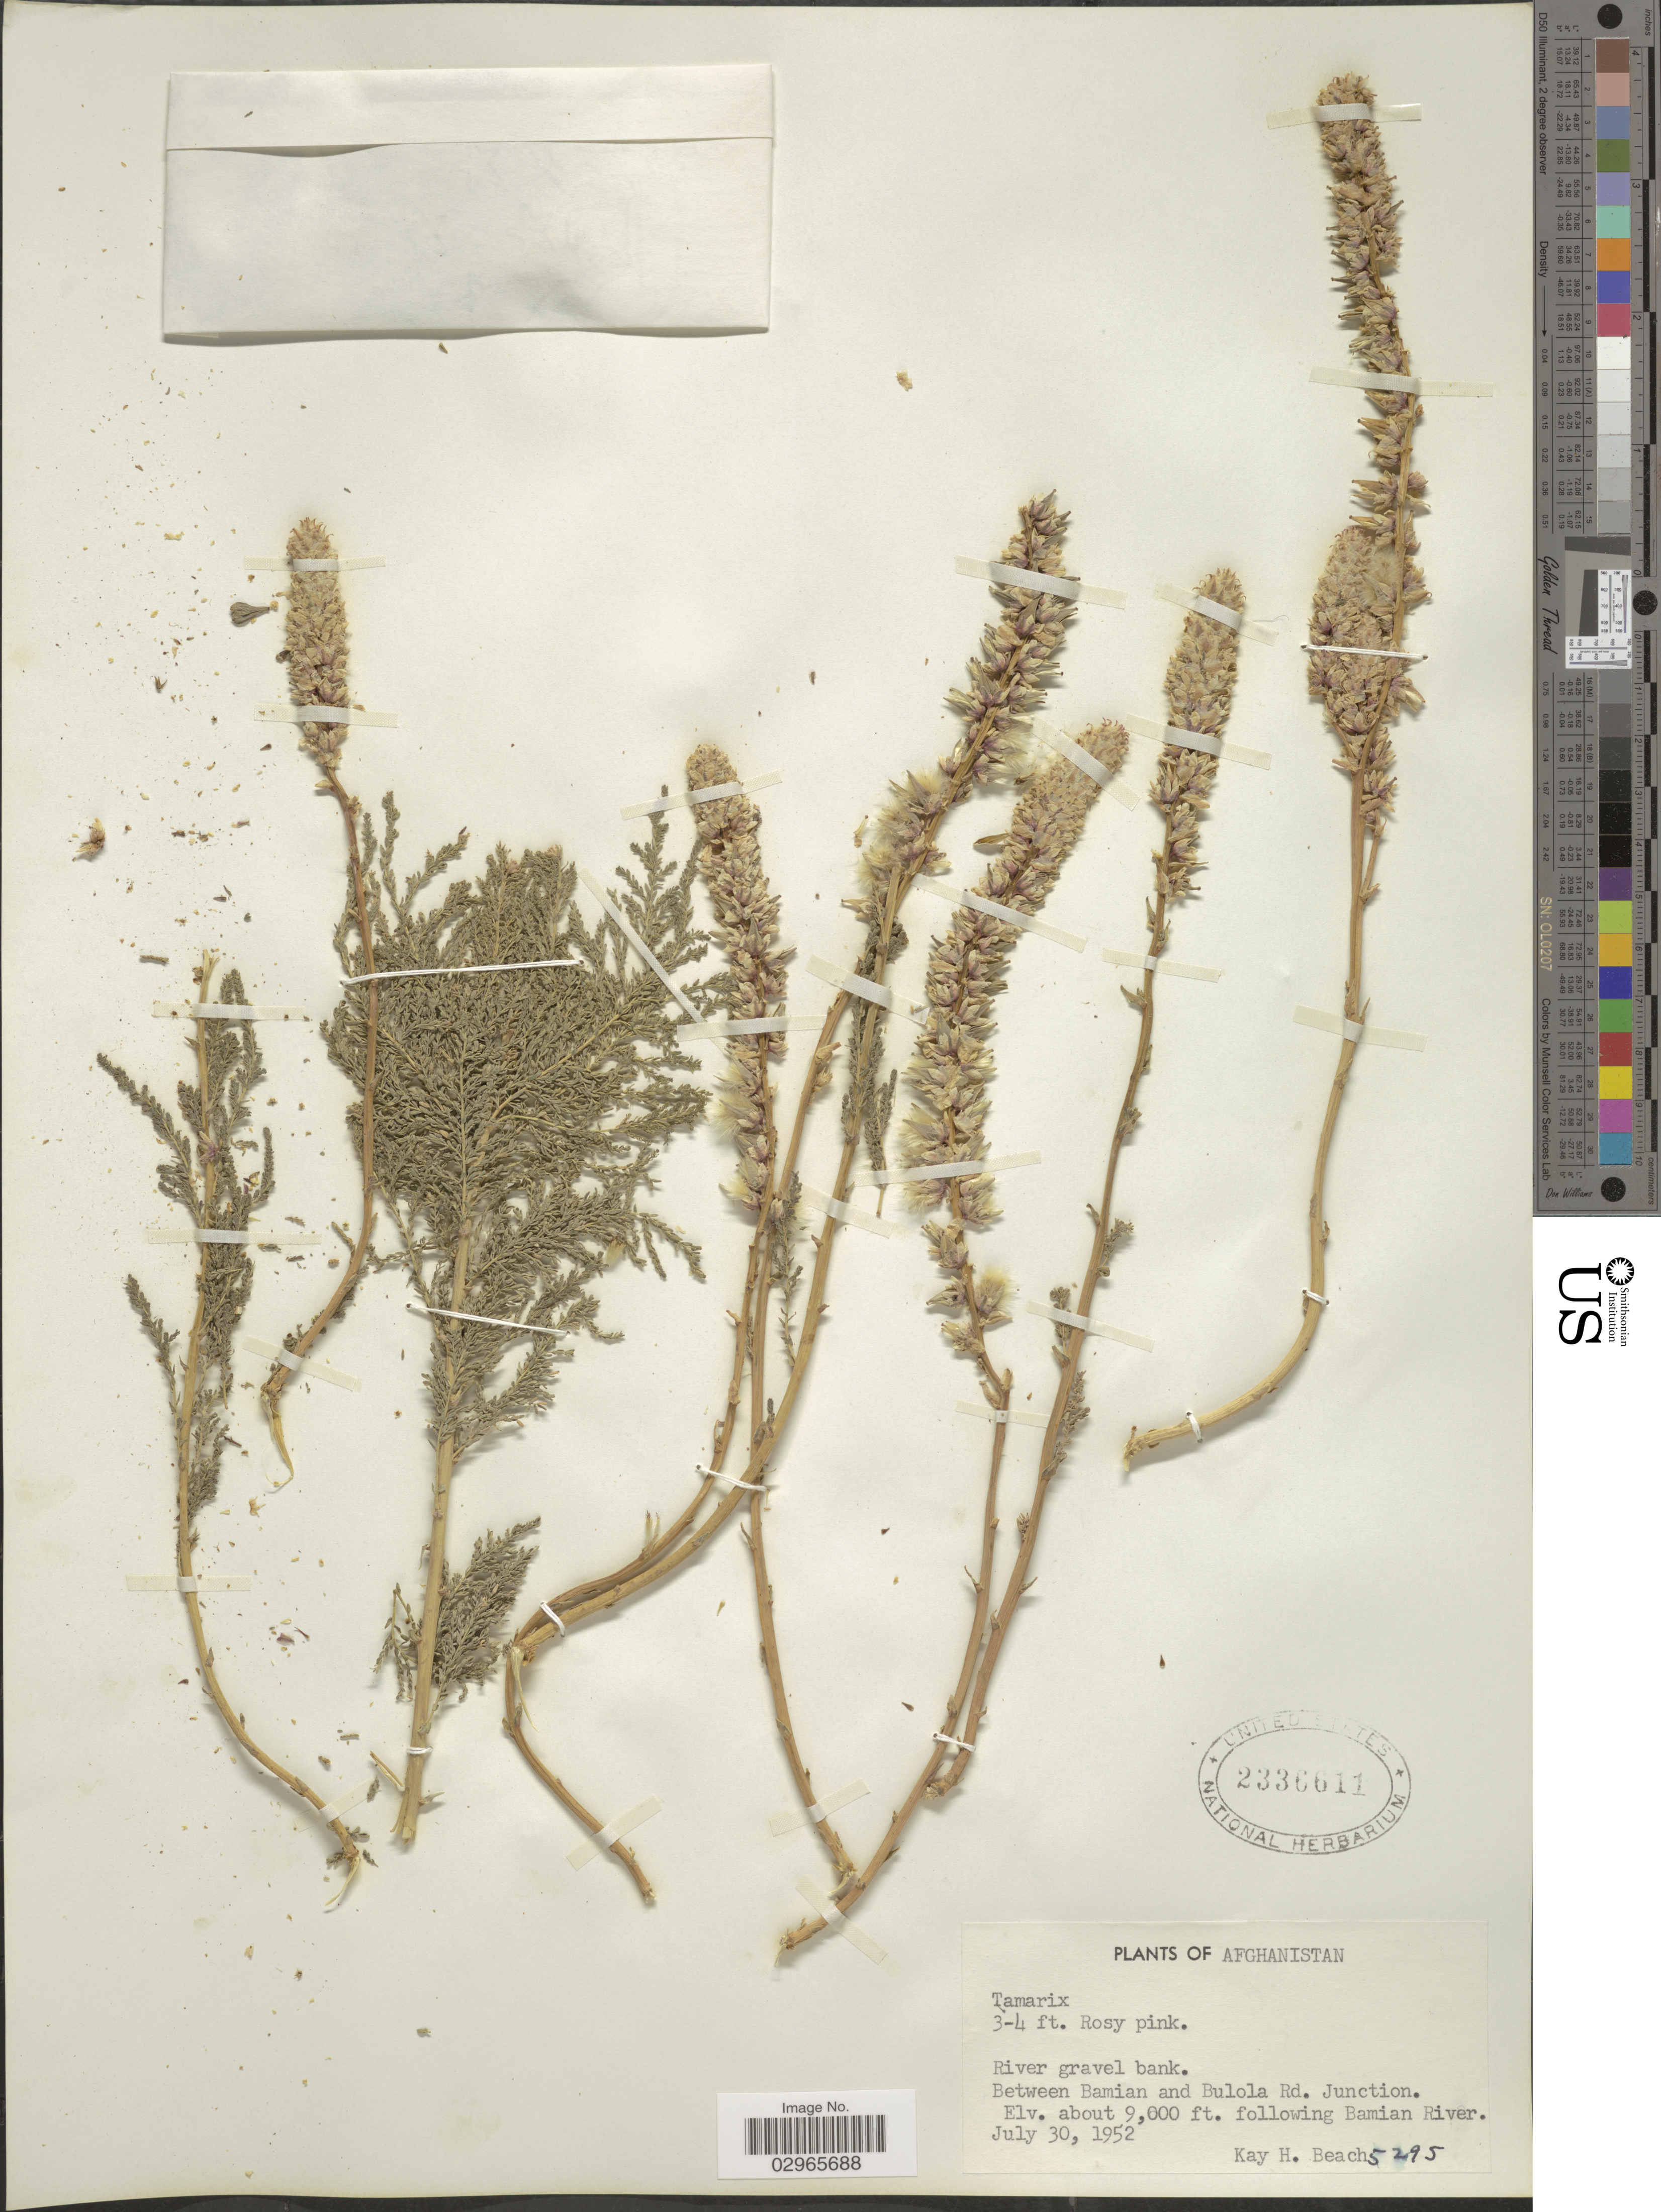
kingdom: Plantae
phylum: Tracheophyta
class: Magnoliopsida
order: Caryophyllales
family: Tamaricaceae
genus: Tamarix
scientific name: Tamarix sp.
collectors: K. H. Beach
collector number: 5295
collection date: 1952-07-30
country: Afghanistan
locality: Between Bamian and Bulola Rd. Junction, following the Bamian River.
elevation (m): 2743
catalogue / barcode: US 2336611